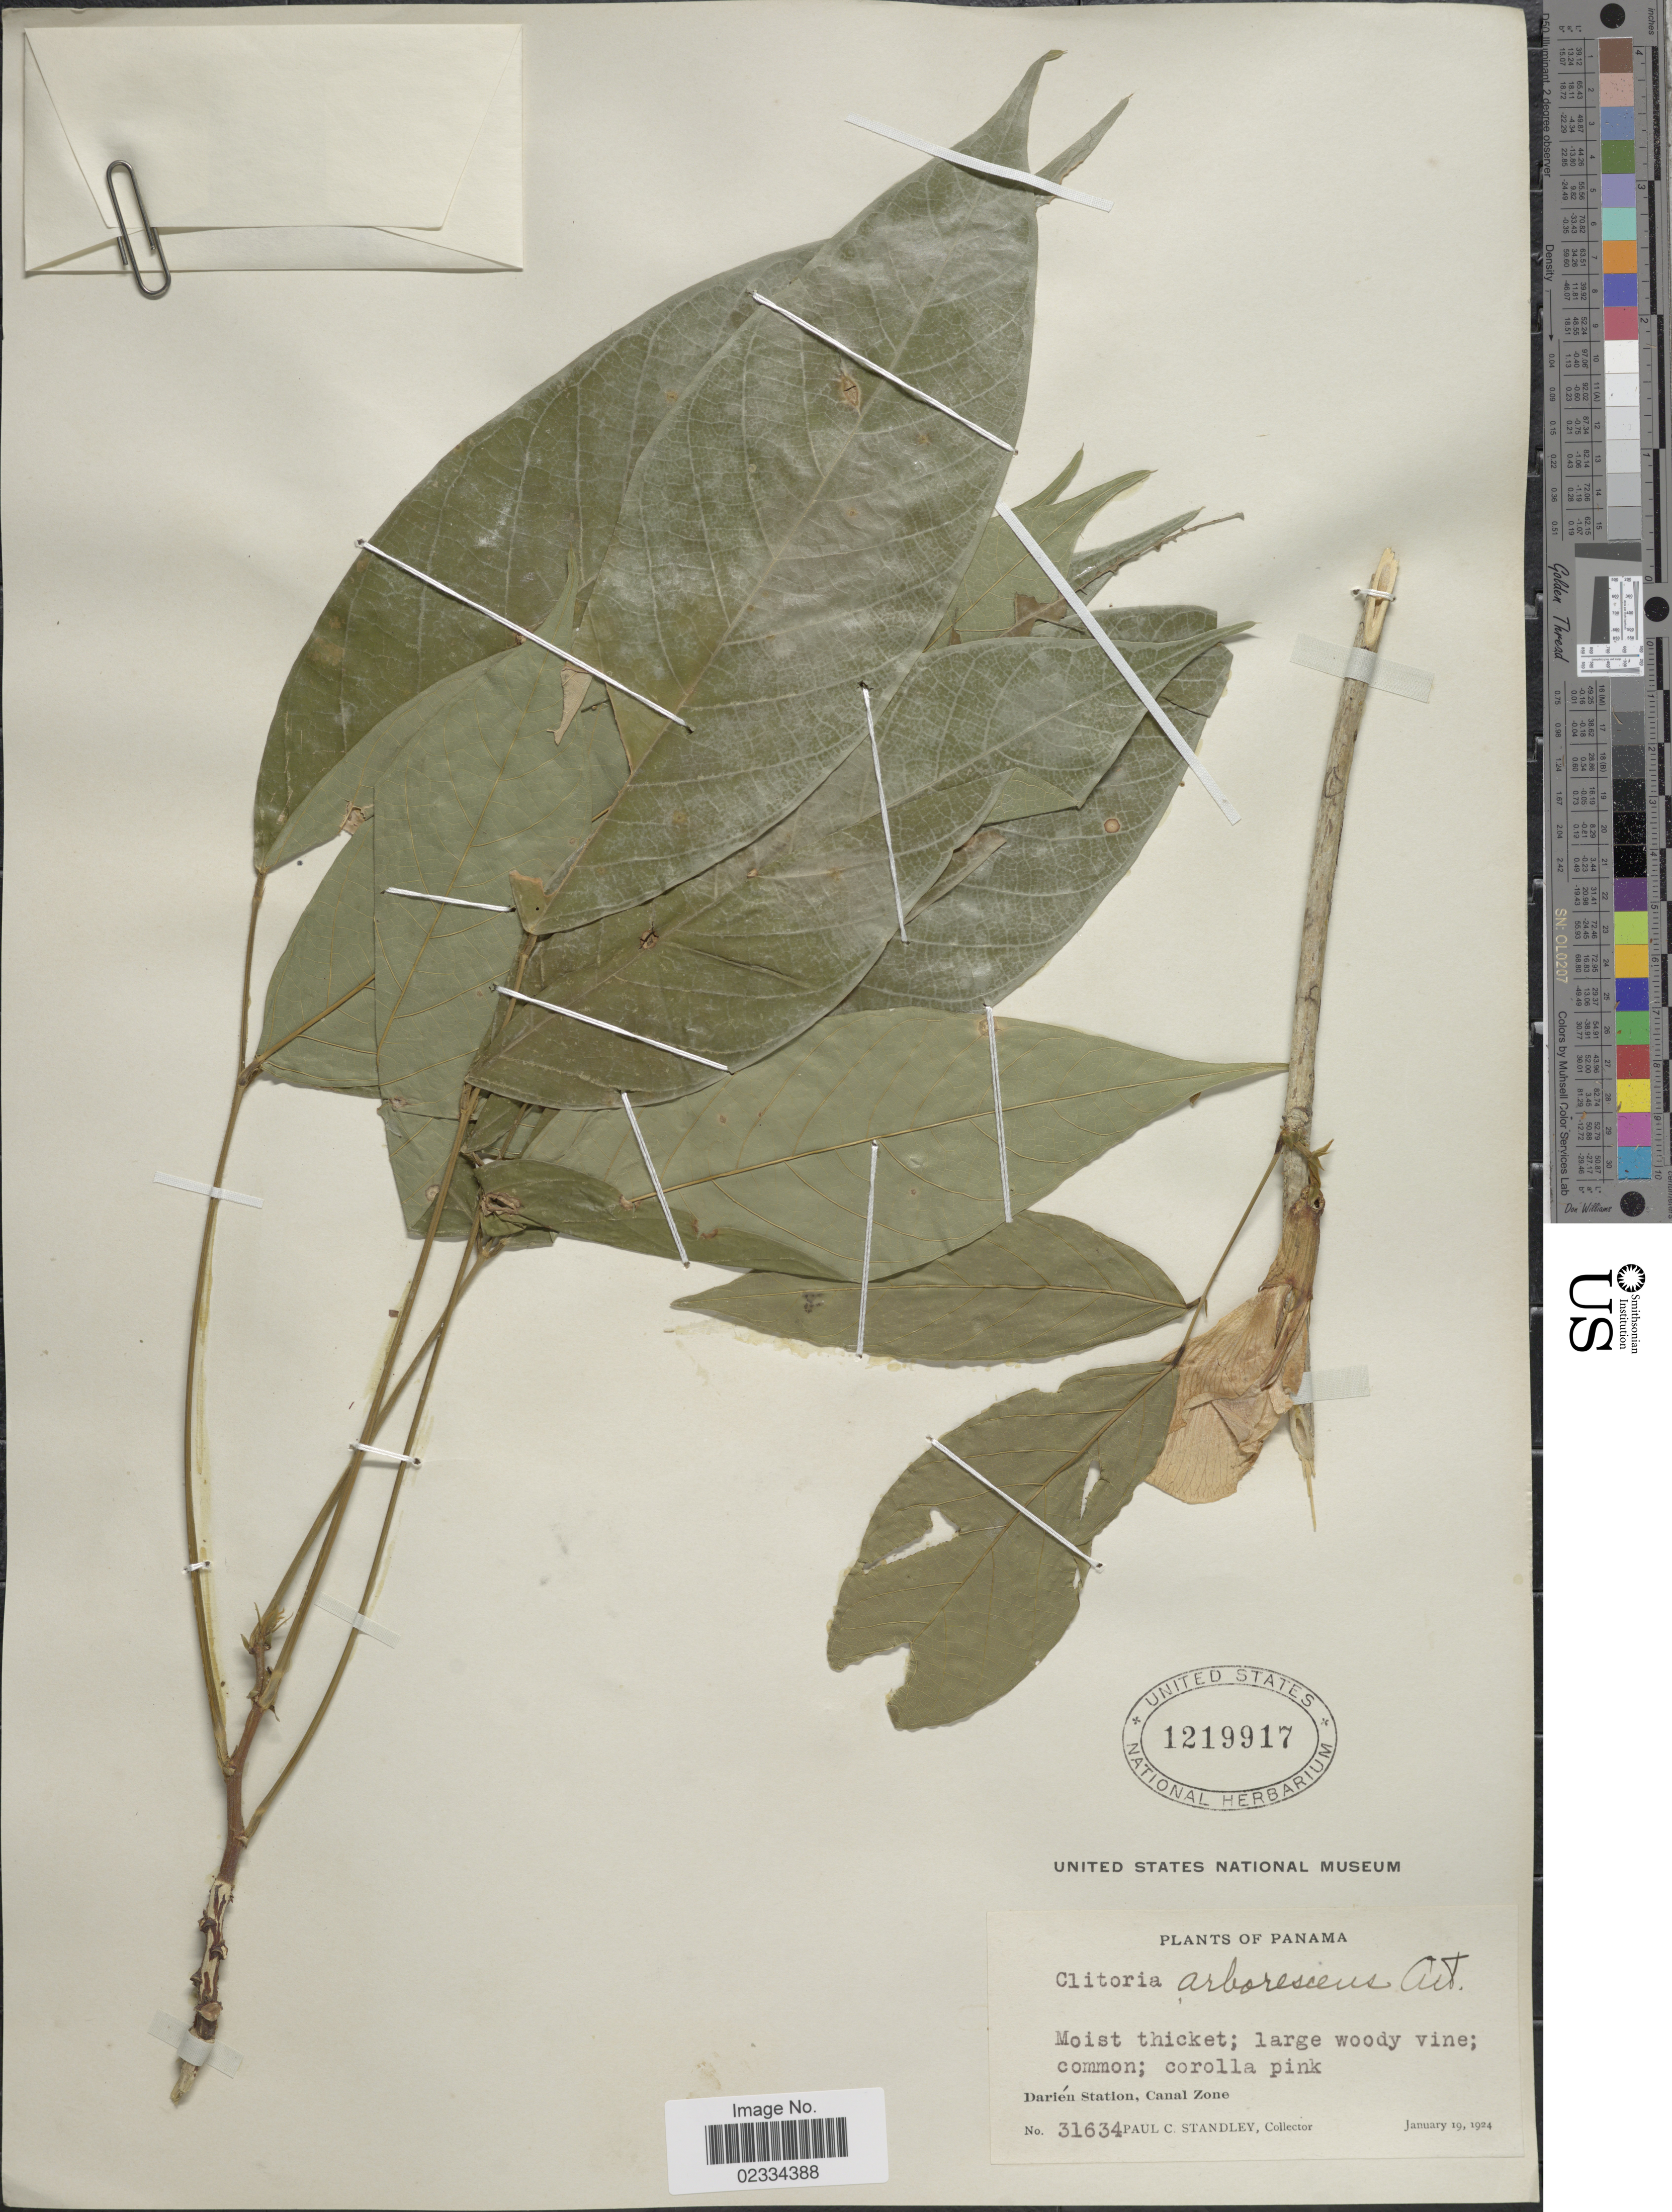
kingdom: Plantae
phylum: Tracheophyta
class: Magnoliopsida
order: Fabales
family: Fabaceae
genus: Clitoria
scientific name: Clitoria arborescens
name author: R. Br.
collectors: P. C. Standley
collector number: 31634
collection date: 1924-01-19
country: Panama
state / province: Colón / Panamá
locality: Darién Station, Canal Zone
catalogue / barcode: US 1219917